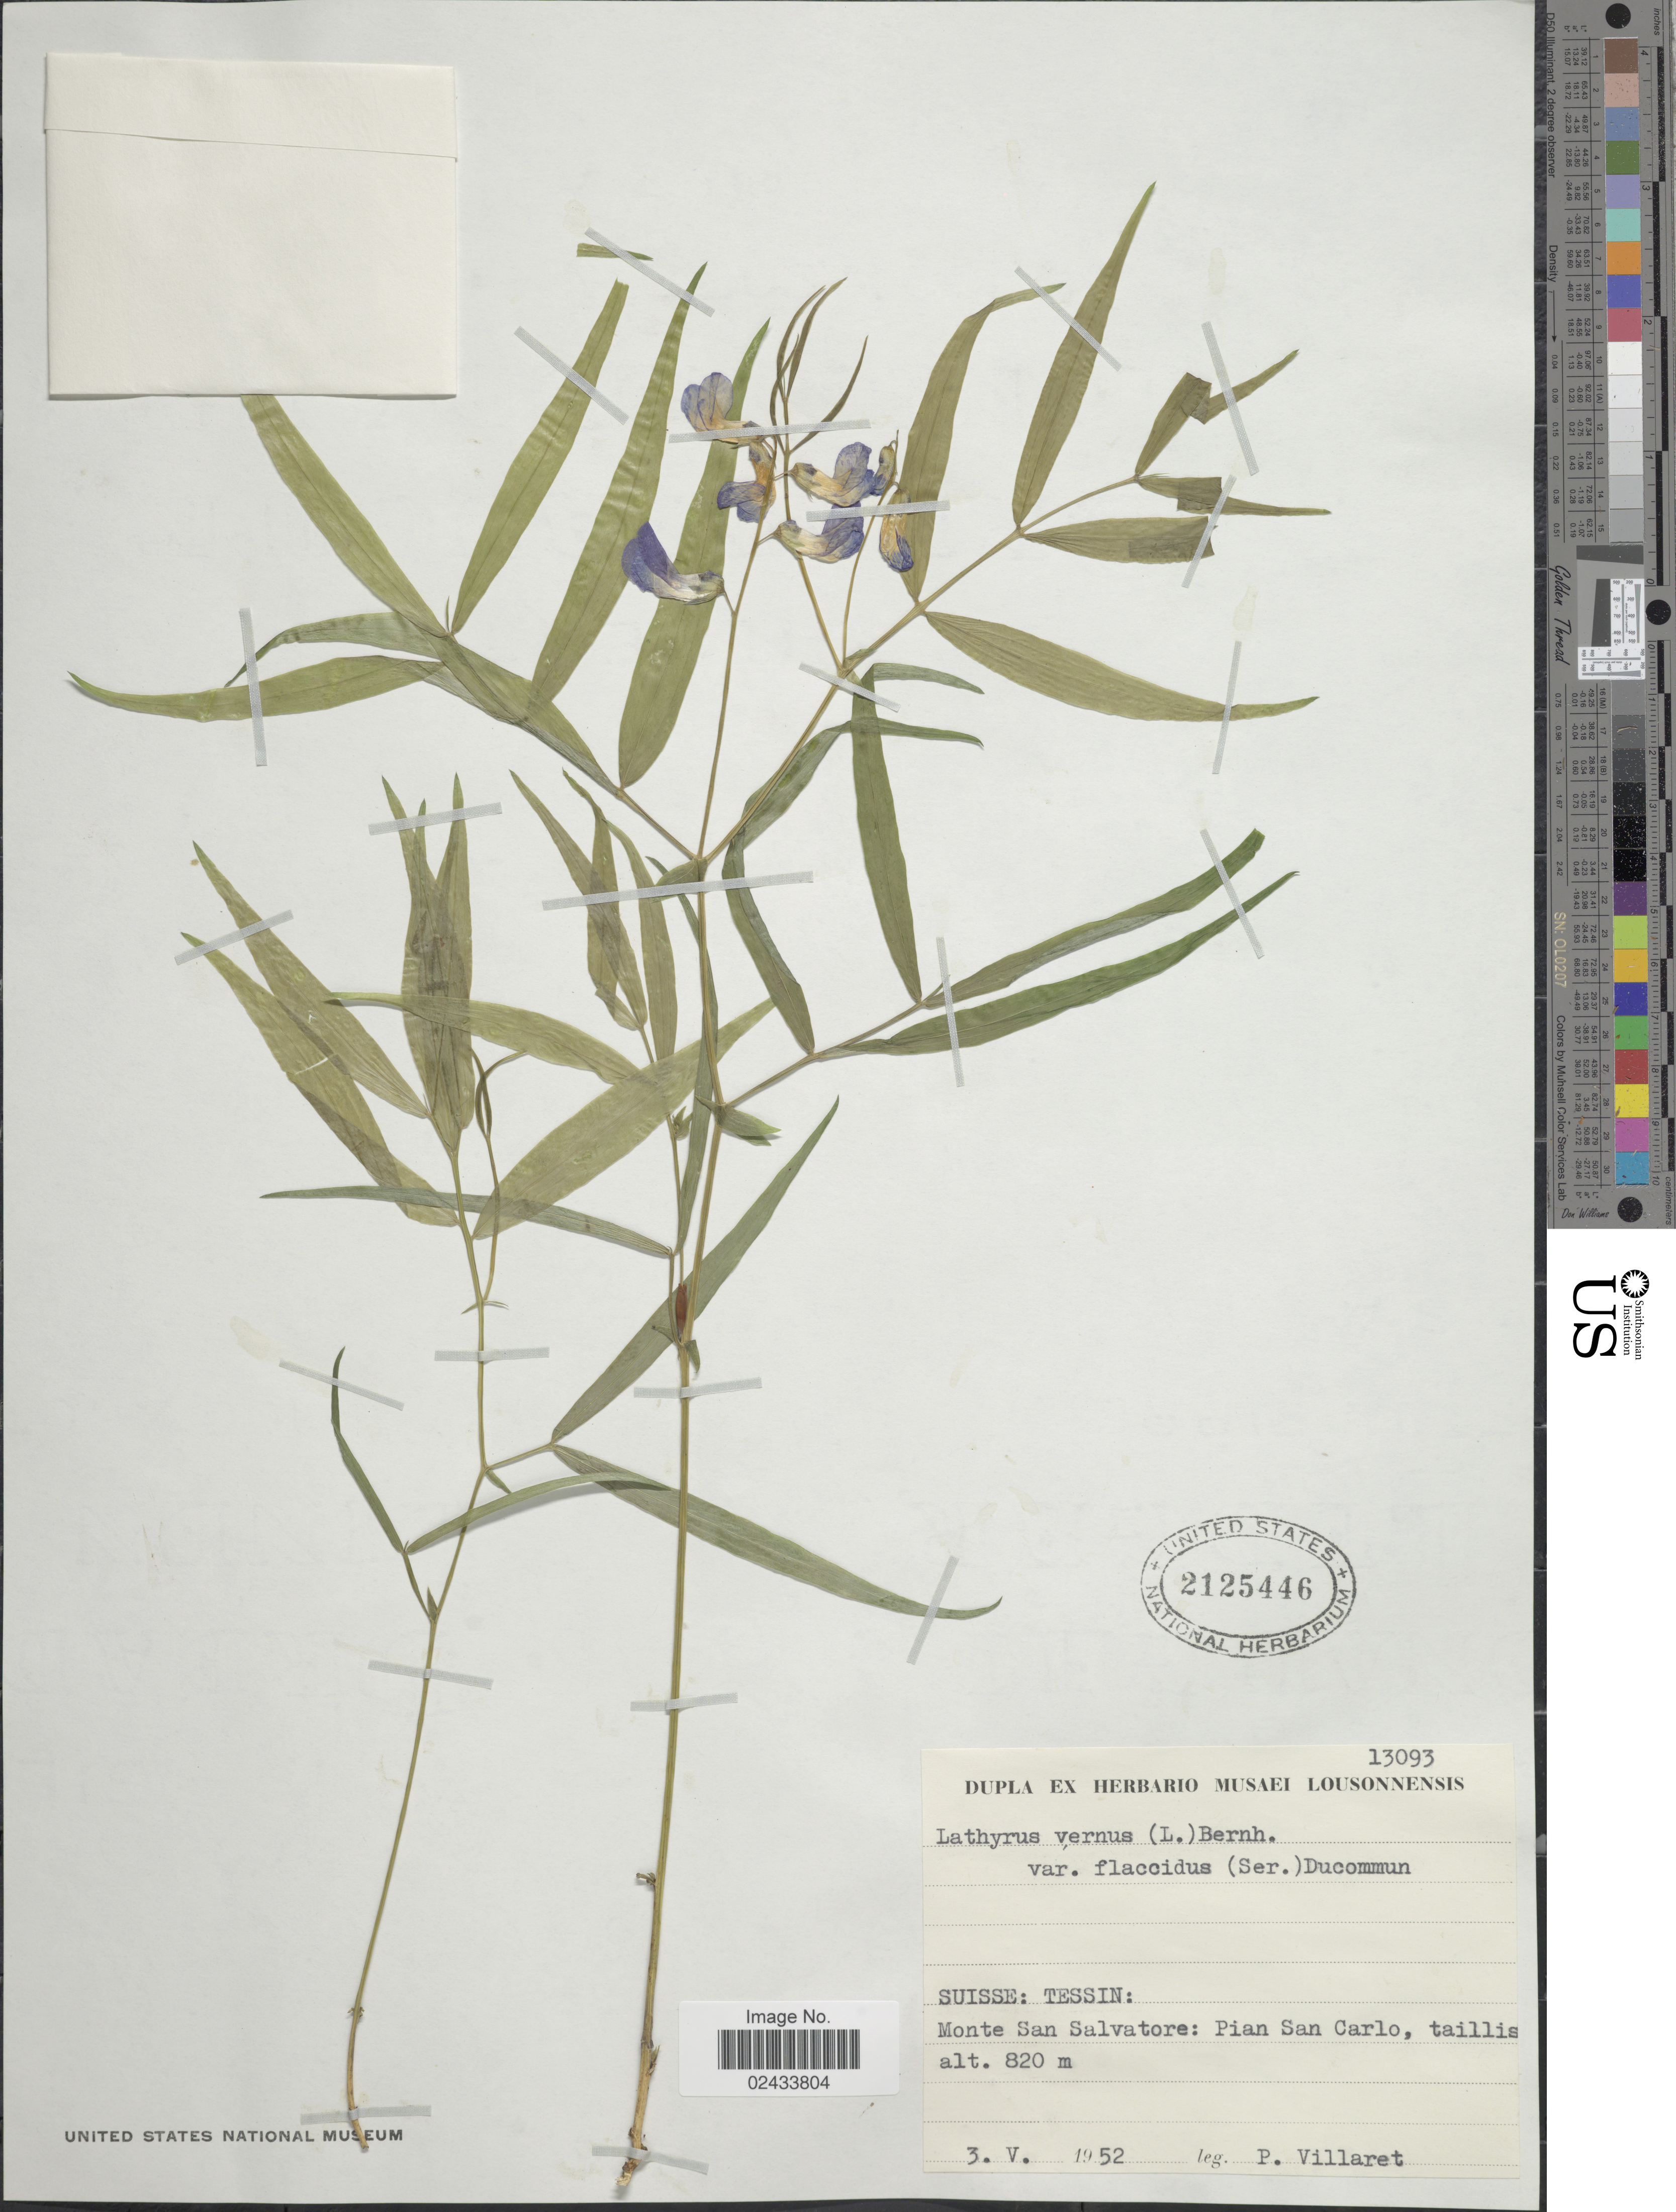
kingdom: Plantae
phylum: Tracheophyta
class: Magnoliopsida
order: Fabales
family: Fabaceae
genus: Lathyrus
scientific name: Lathyrus vernus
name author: (L.) Bernh.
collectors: P. Villaret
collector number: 13093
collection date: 1952-05-03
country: Switzerland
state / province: Ticino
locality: Suisse: Tessin: Monte San Salvatore: Pian San Carlo, taillis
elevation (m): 820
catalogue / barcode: US 2125446